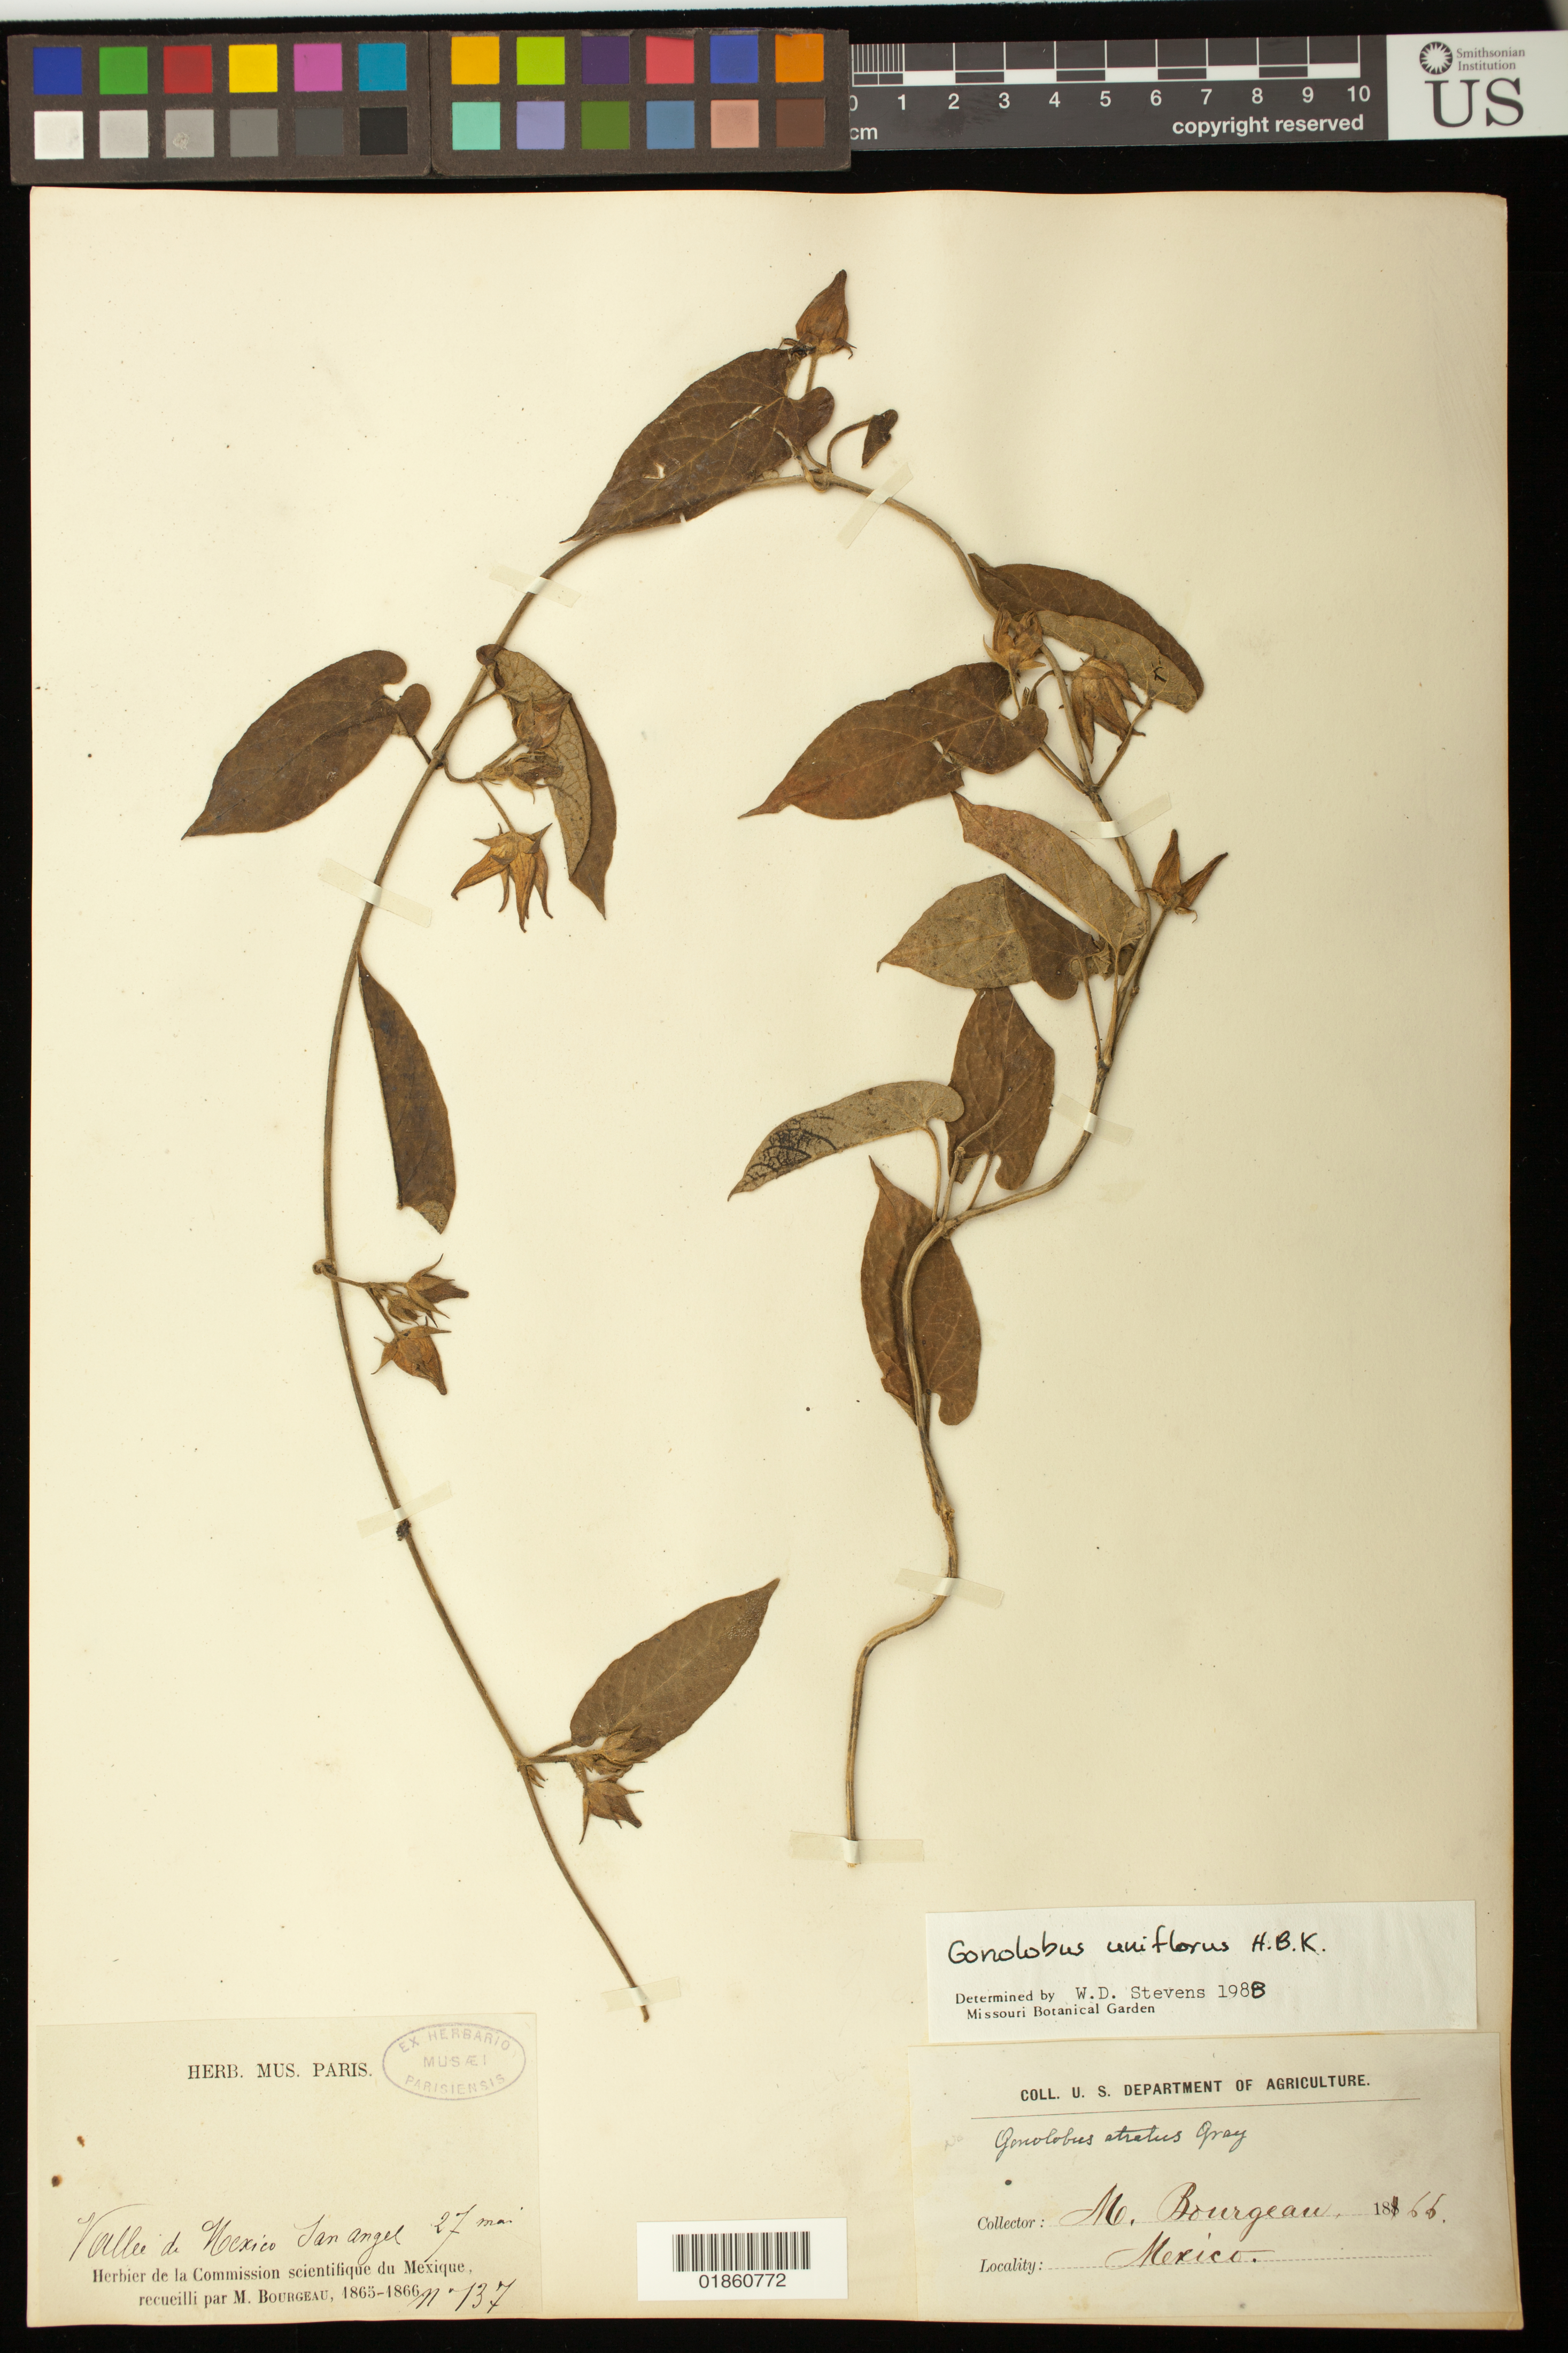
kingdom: Plantae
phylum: Tracheophyta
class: Magnoliopsida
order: Gentianales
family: Apocynaceae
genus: Gonolobus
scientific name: Gonolobus uniflorus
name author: Kunth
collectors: M. Bourgeau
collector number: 137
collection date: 1866-05-27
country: Mexico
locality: Vallee de Mexico San Angel